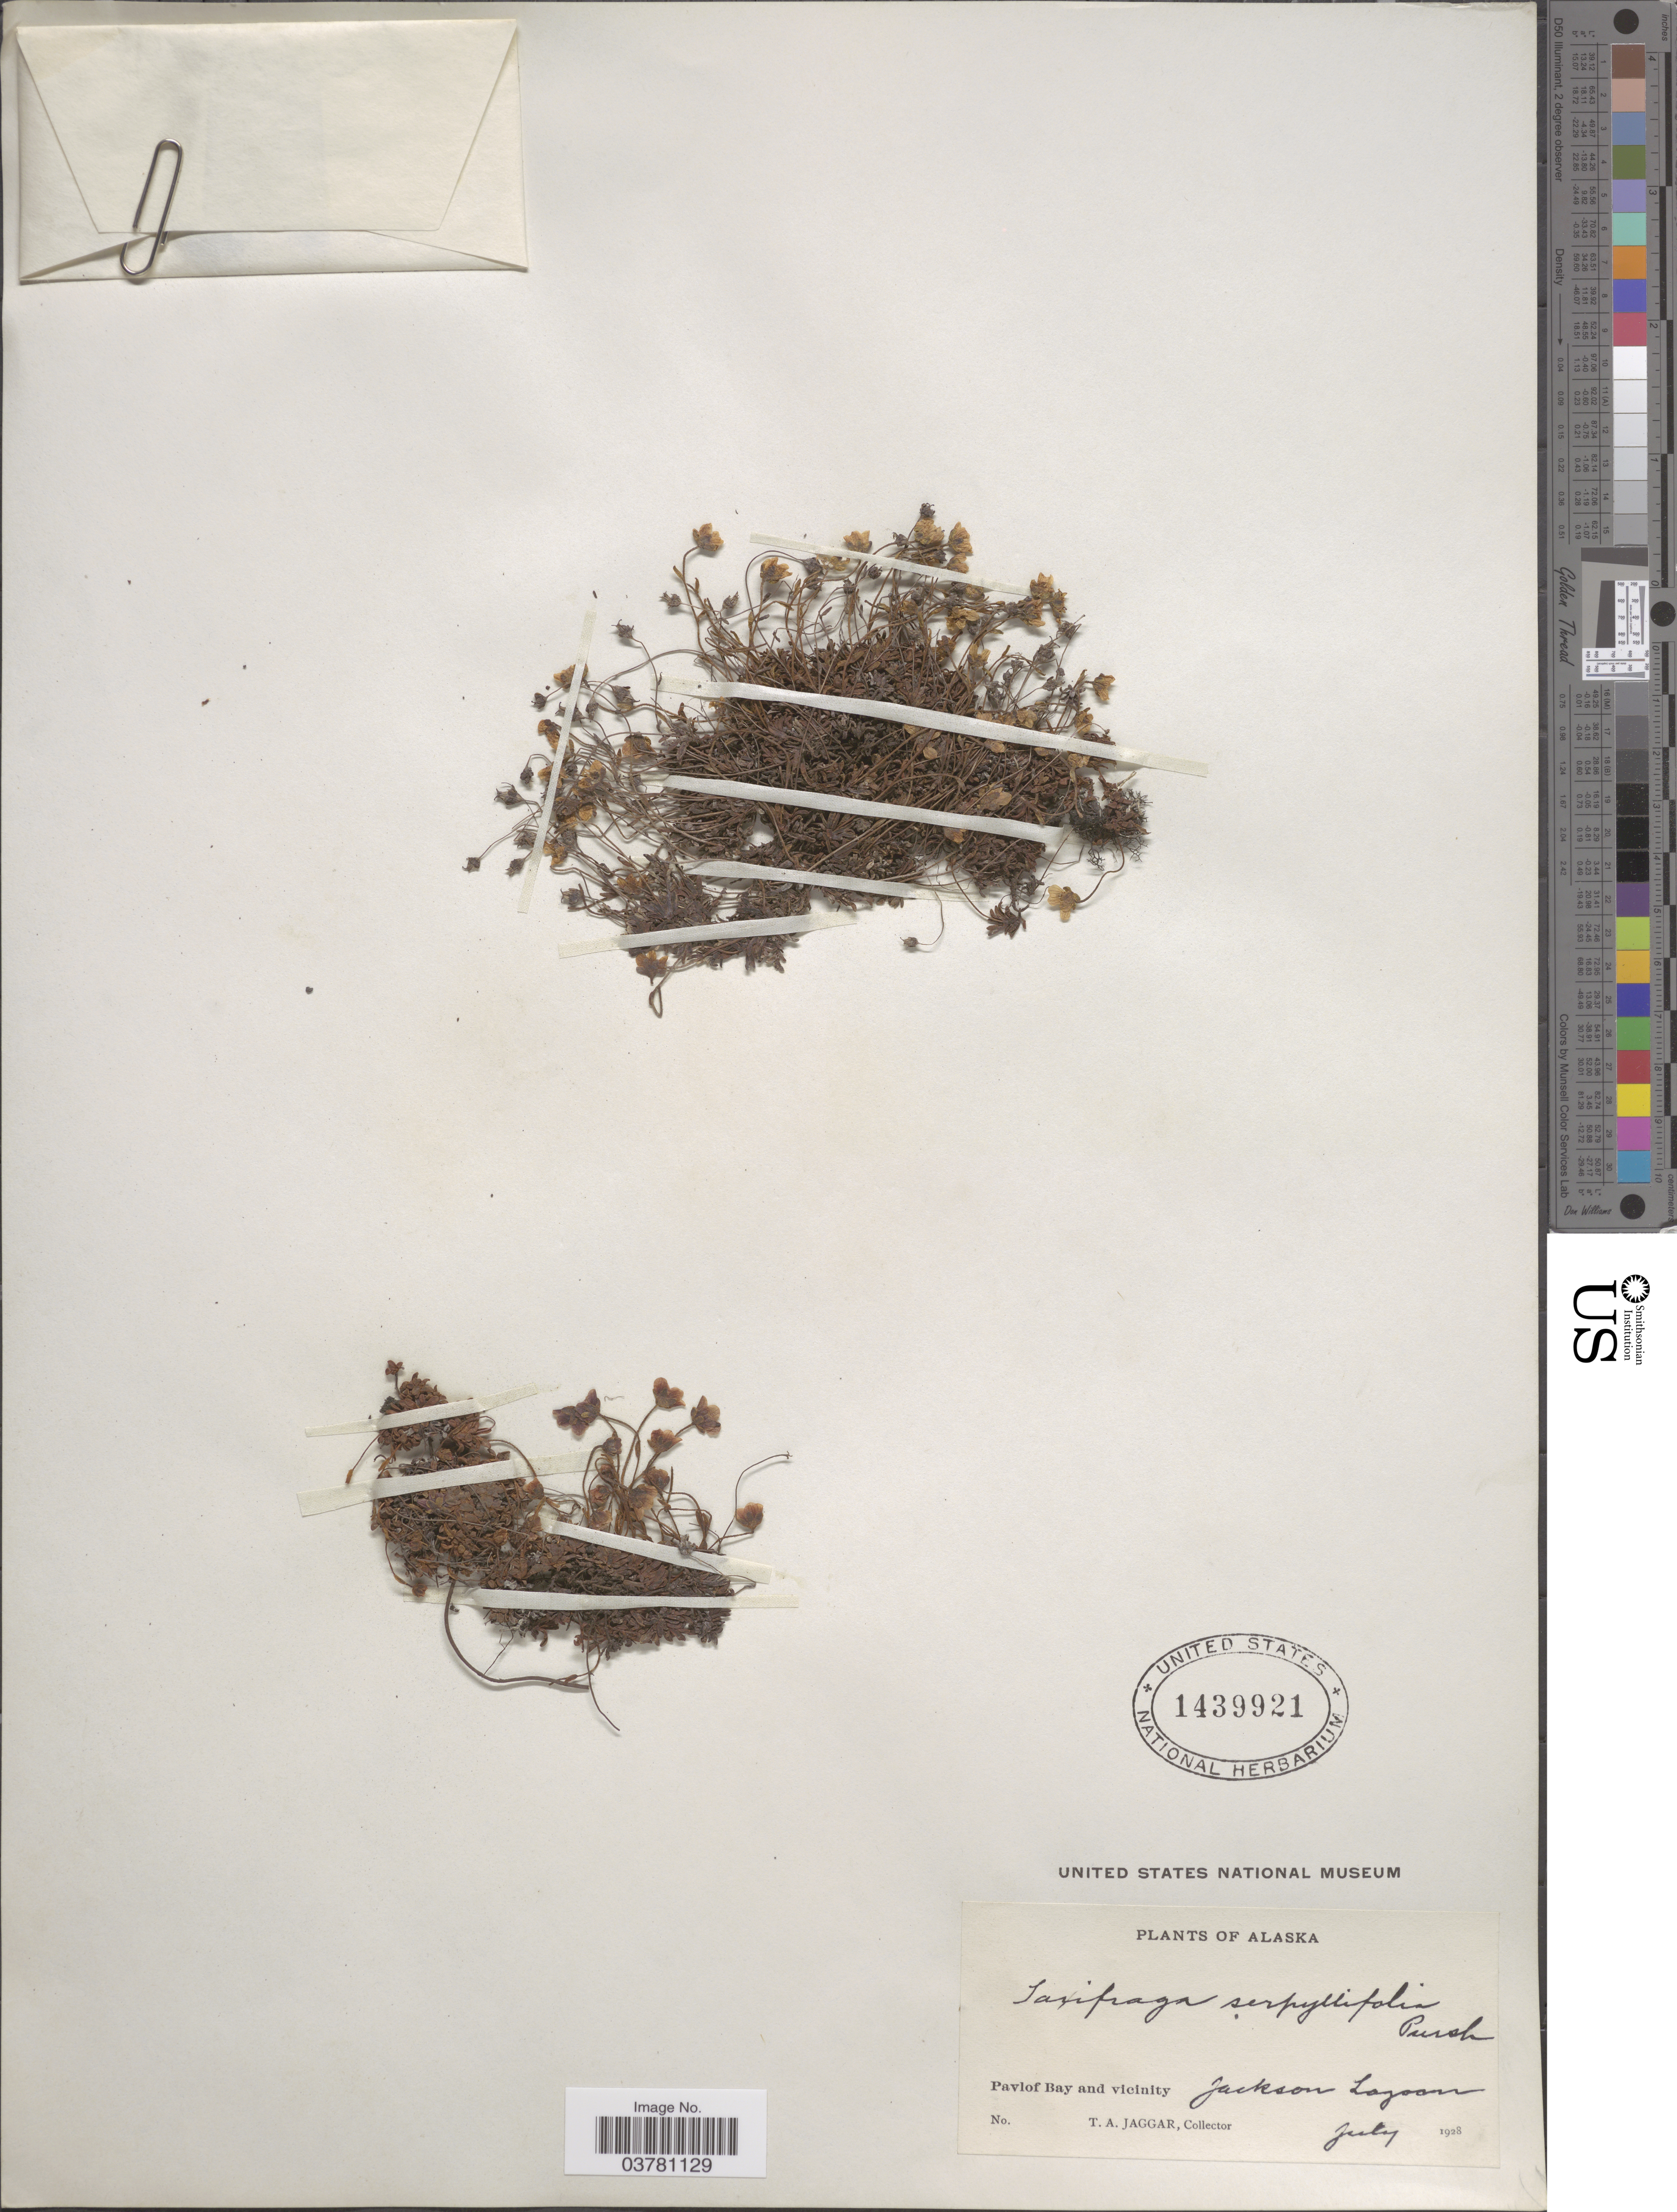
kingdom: Plantae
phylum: Tracheophyta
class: Magnoliopsida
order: Saxifragales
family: Saxifragaceae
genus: Saxifraga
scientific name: Saxifraga serpyllifolia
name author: Pursh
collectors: T. Jaggar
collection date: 1928-07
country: United States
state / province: Alaska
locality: Pavlof Bay and vicinity. Jackson Lagoon.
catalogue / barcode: US 1439921